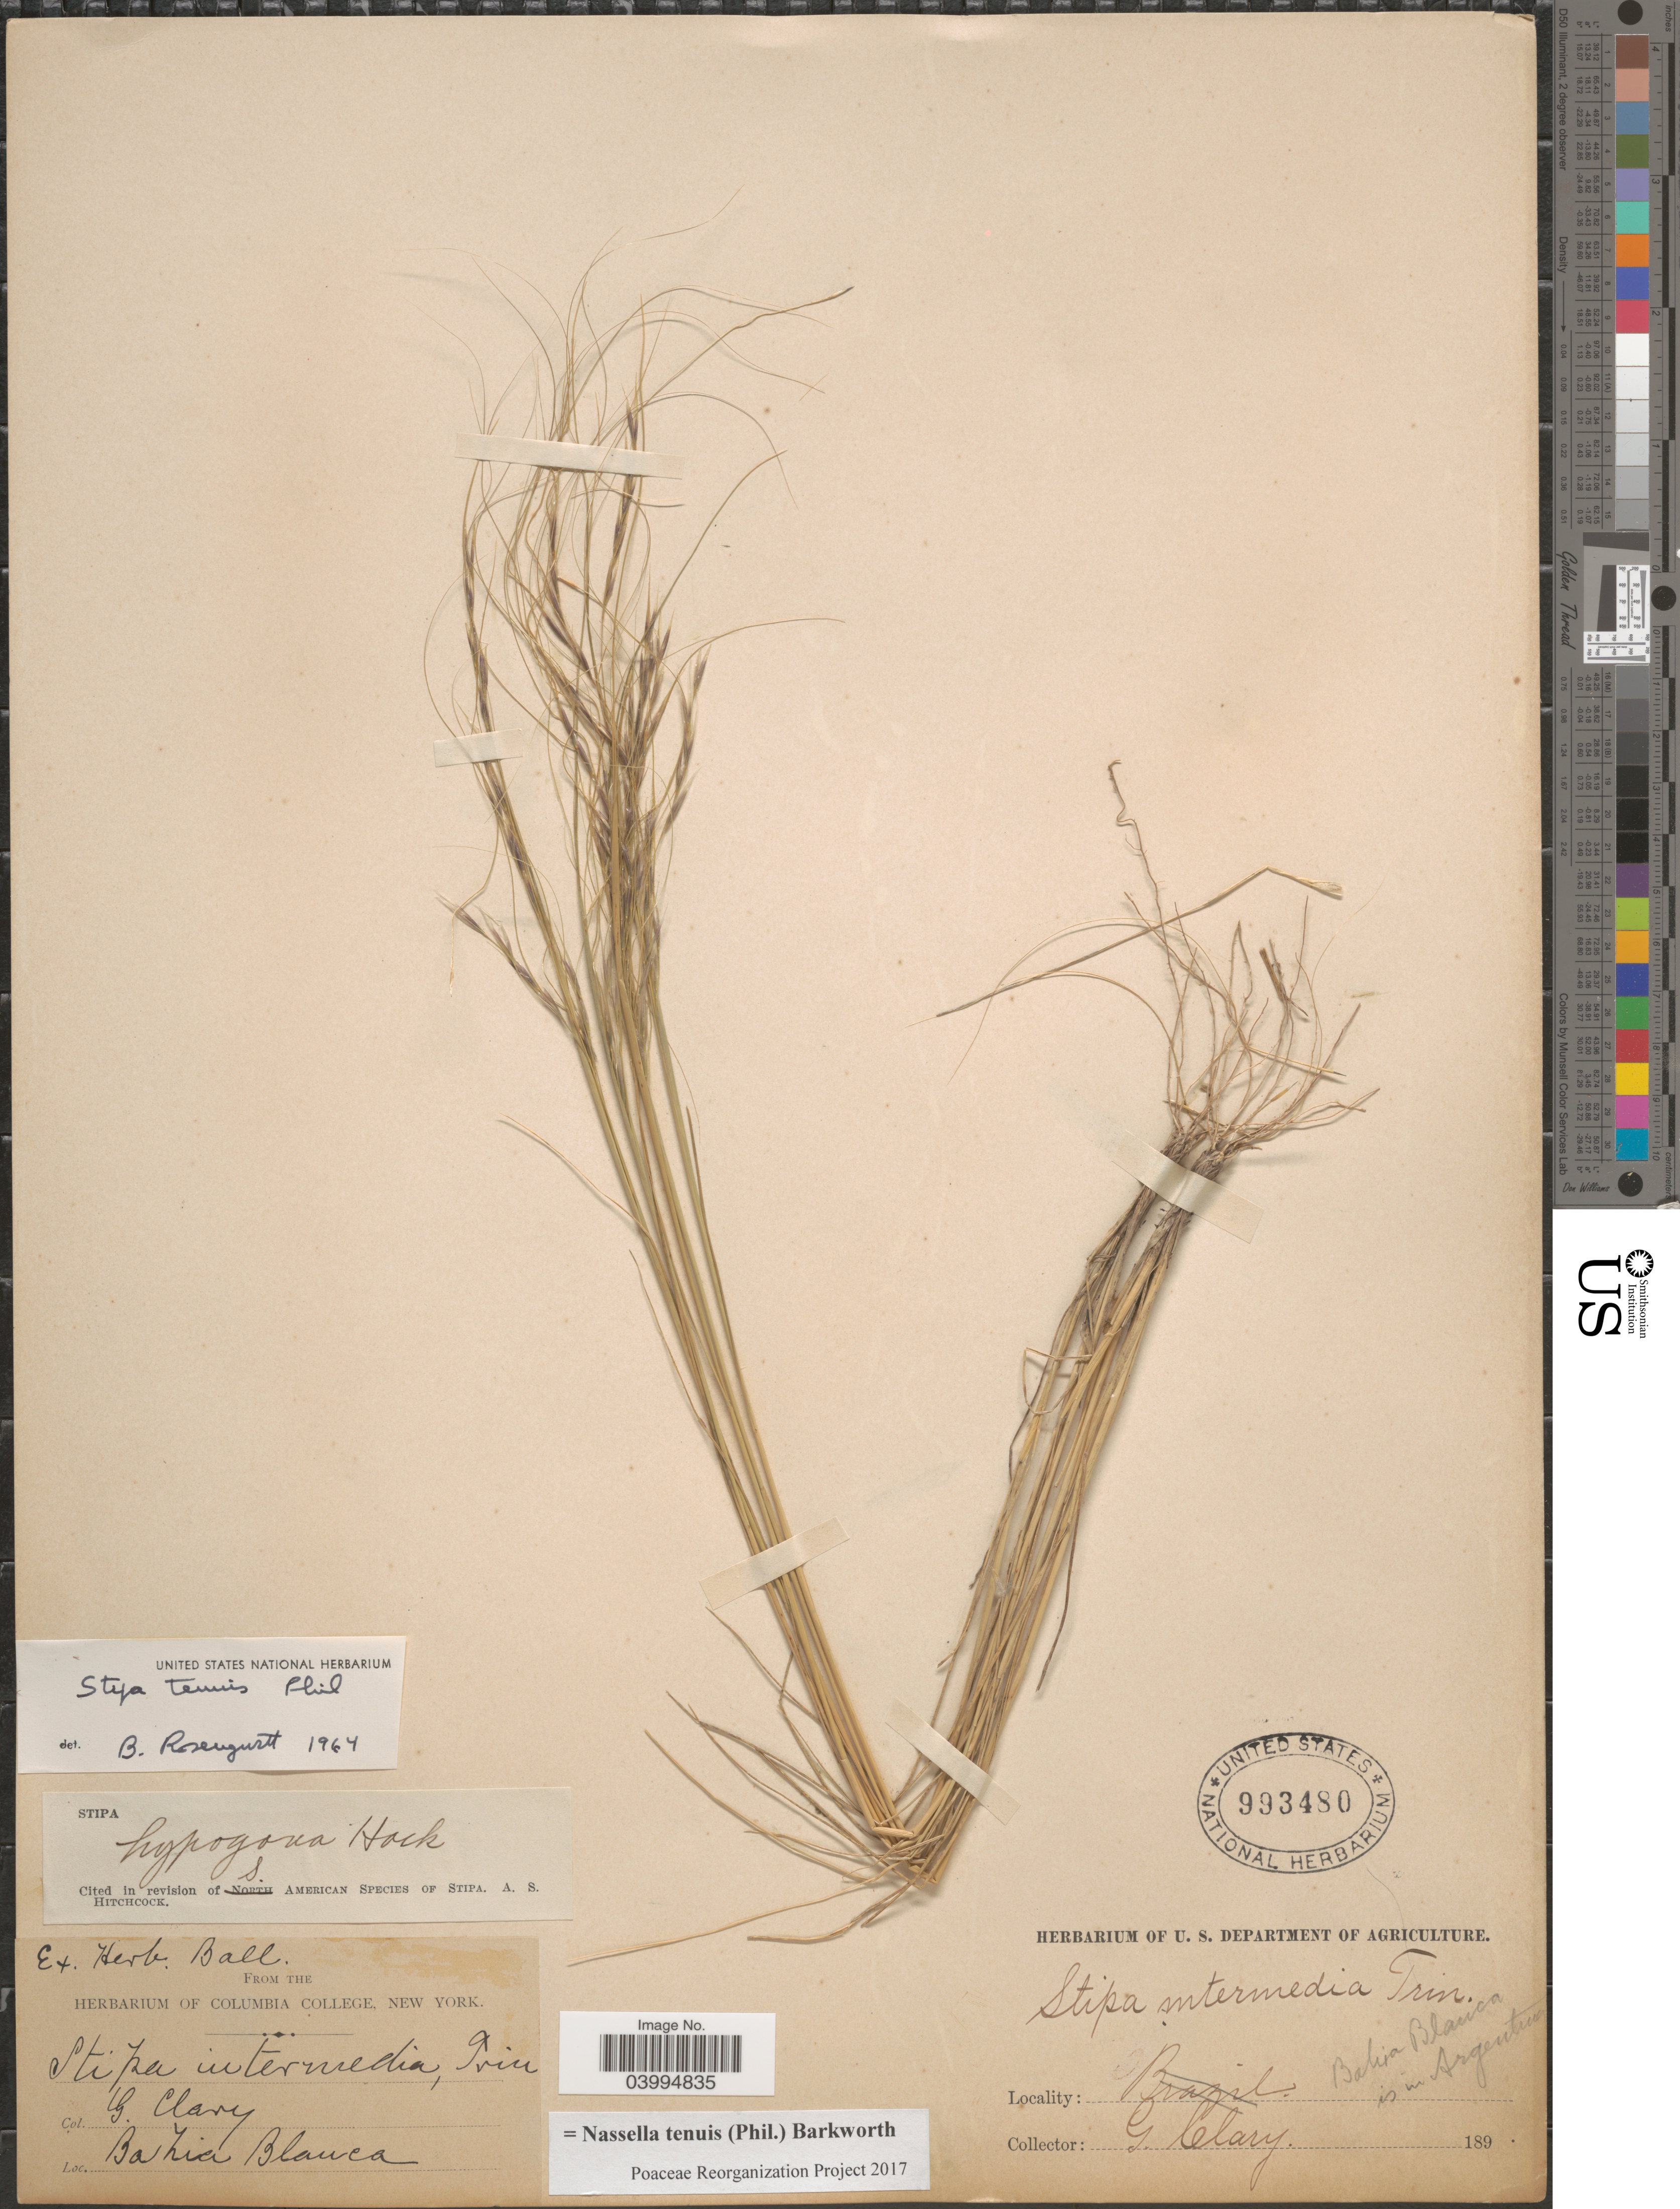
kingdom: Plantae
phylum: Tracheophyta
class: Liliopsida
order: Poales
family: Poaceae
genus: Nassella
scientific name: Nassella tenuis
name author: (Phil.) Barkworth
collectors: G. Clary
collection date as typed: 189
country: Argentina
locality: Bahia Blanca.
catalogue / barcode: US 993480